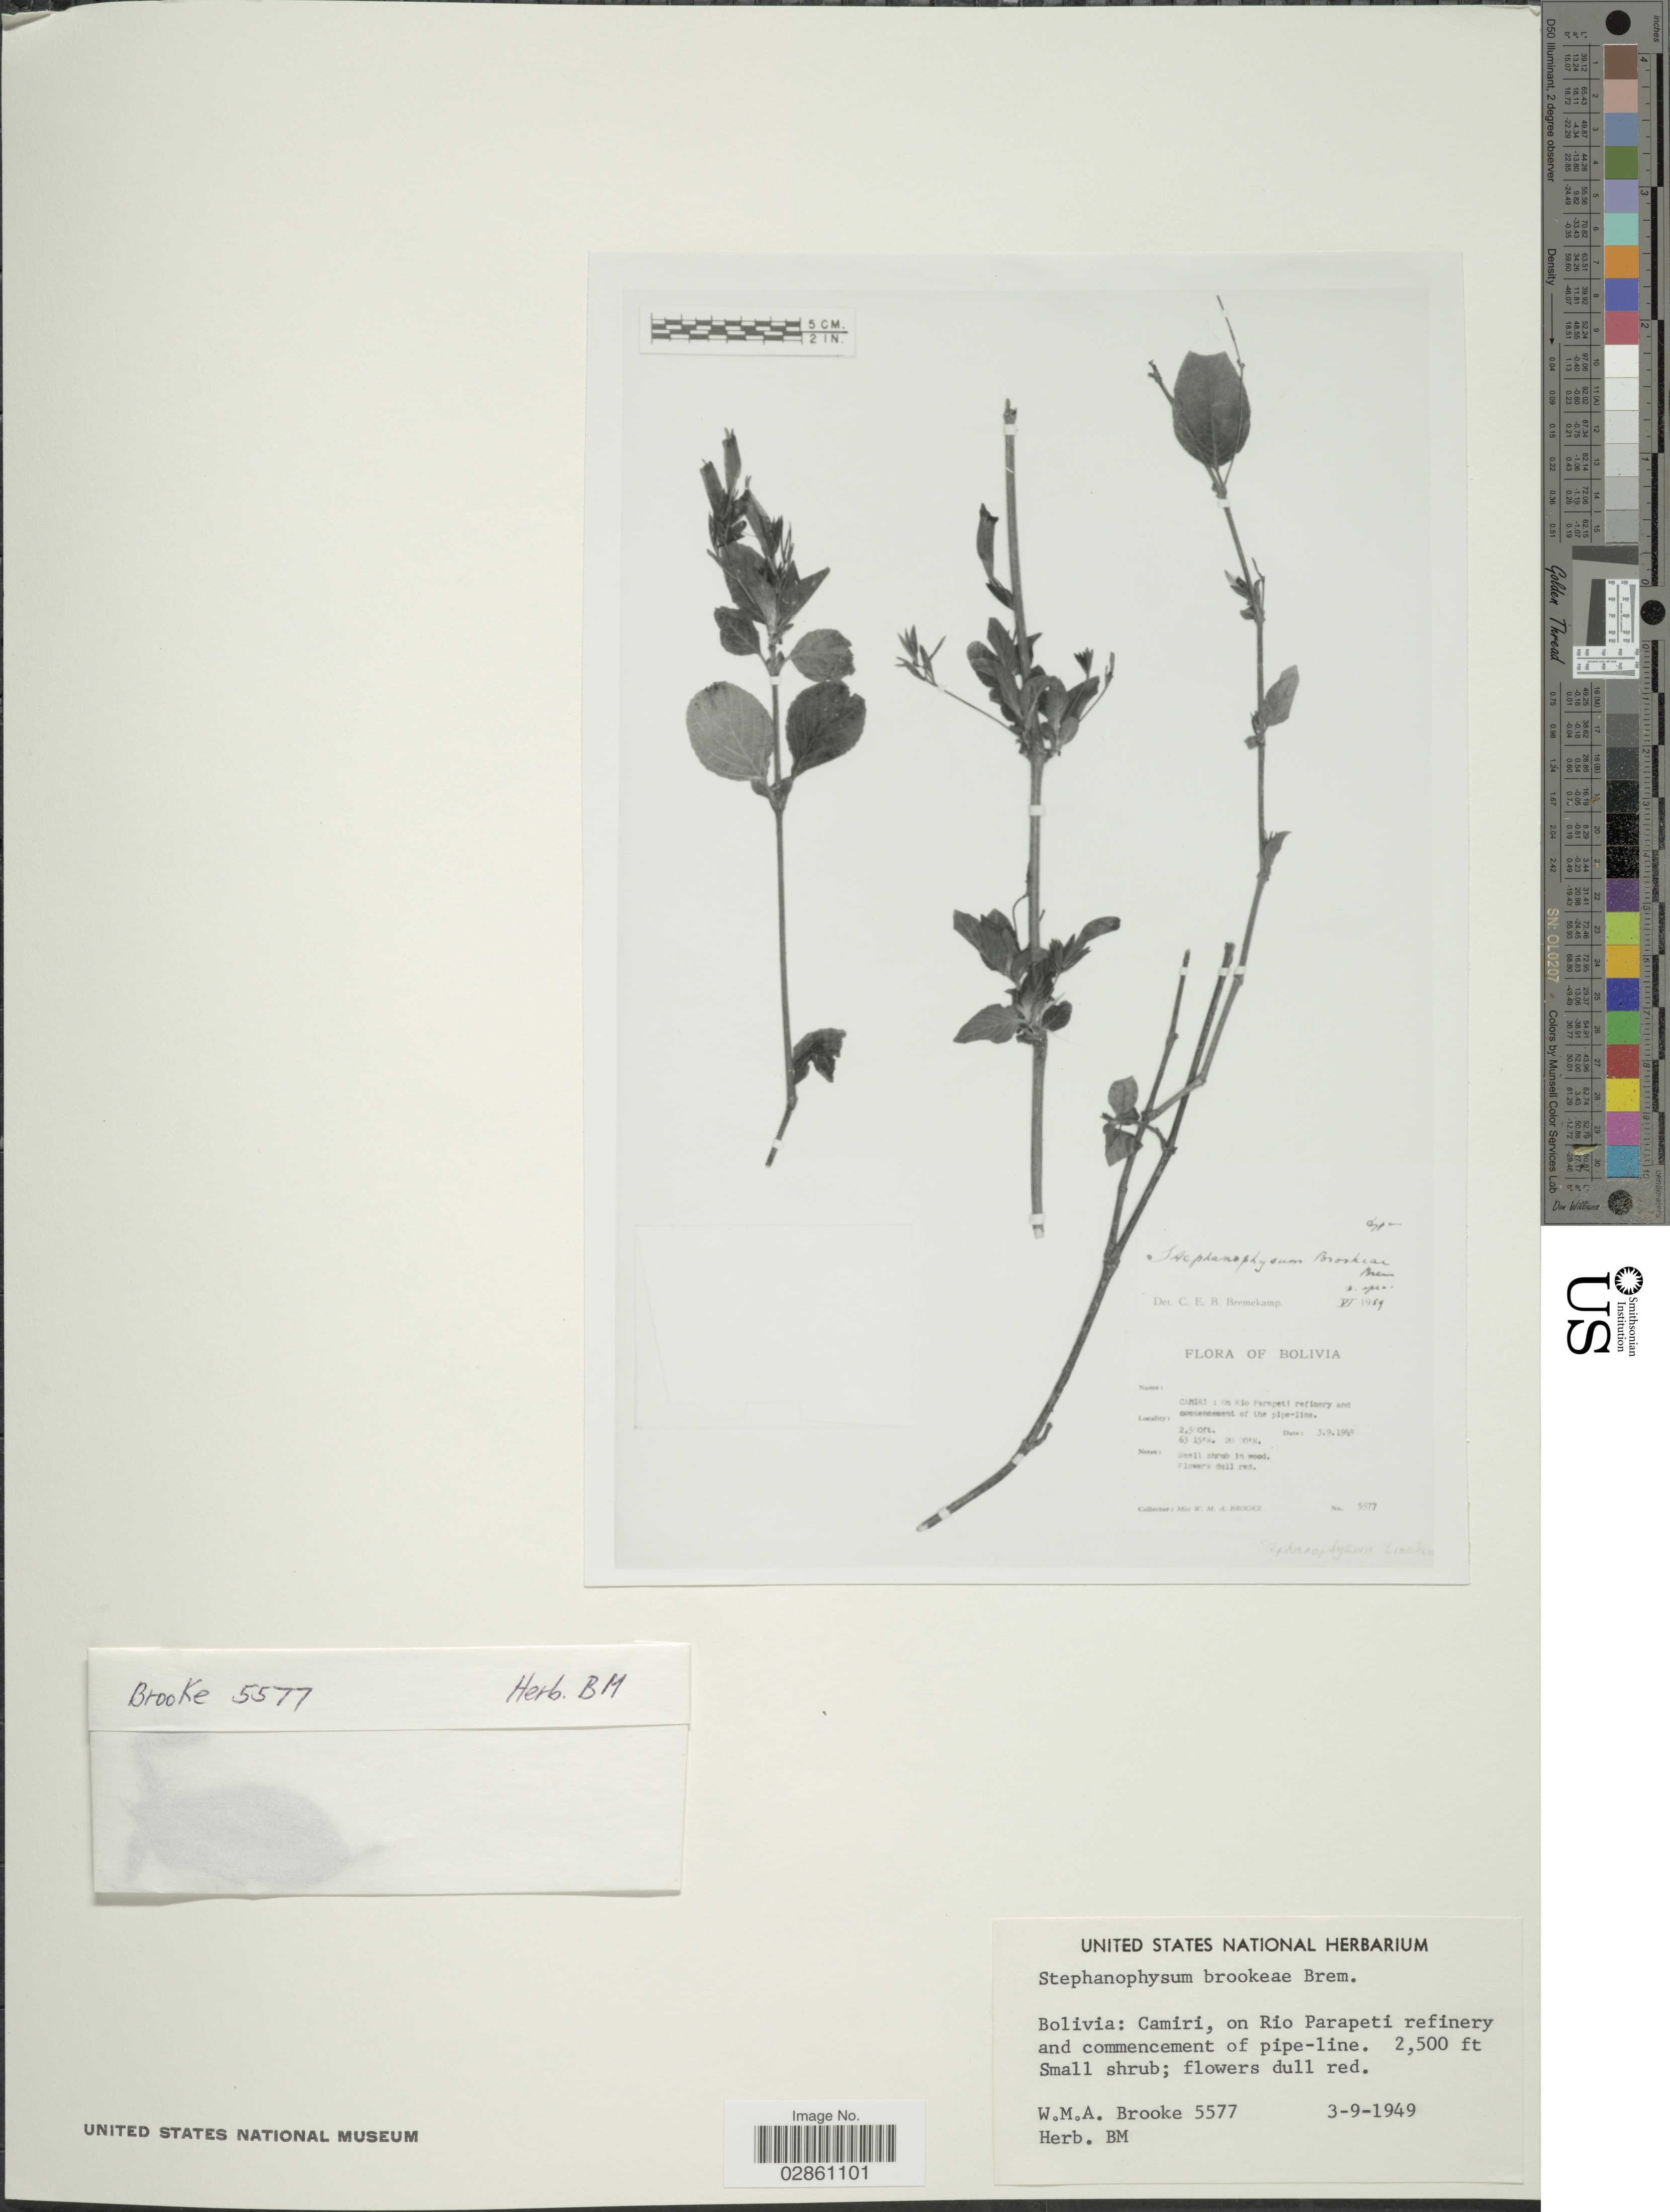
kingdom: Plantae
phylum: Tracheophyta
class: Magnoliopsida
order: Lamiales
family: Acanthaceae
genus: Ruellia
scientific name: Ruellia longipedunculata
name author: Lindau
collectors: W. Brooke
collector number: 5577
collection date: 1949-09-03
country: Bolivia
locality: Camiri, on Rio Parapeti refinery and commencement of pipe-line.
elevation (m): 762